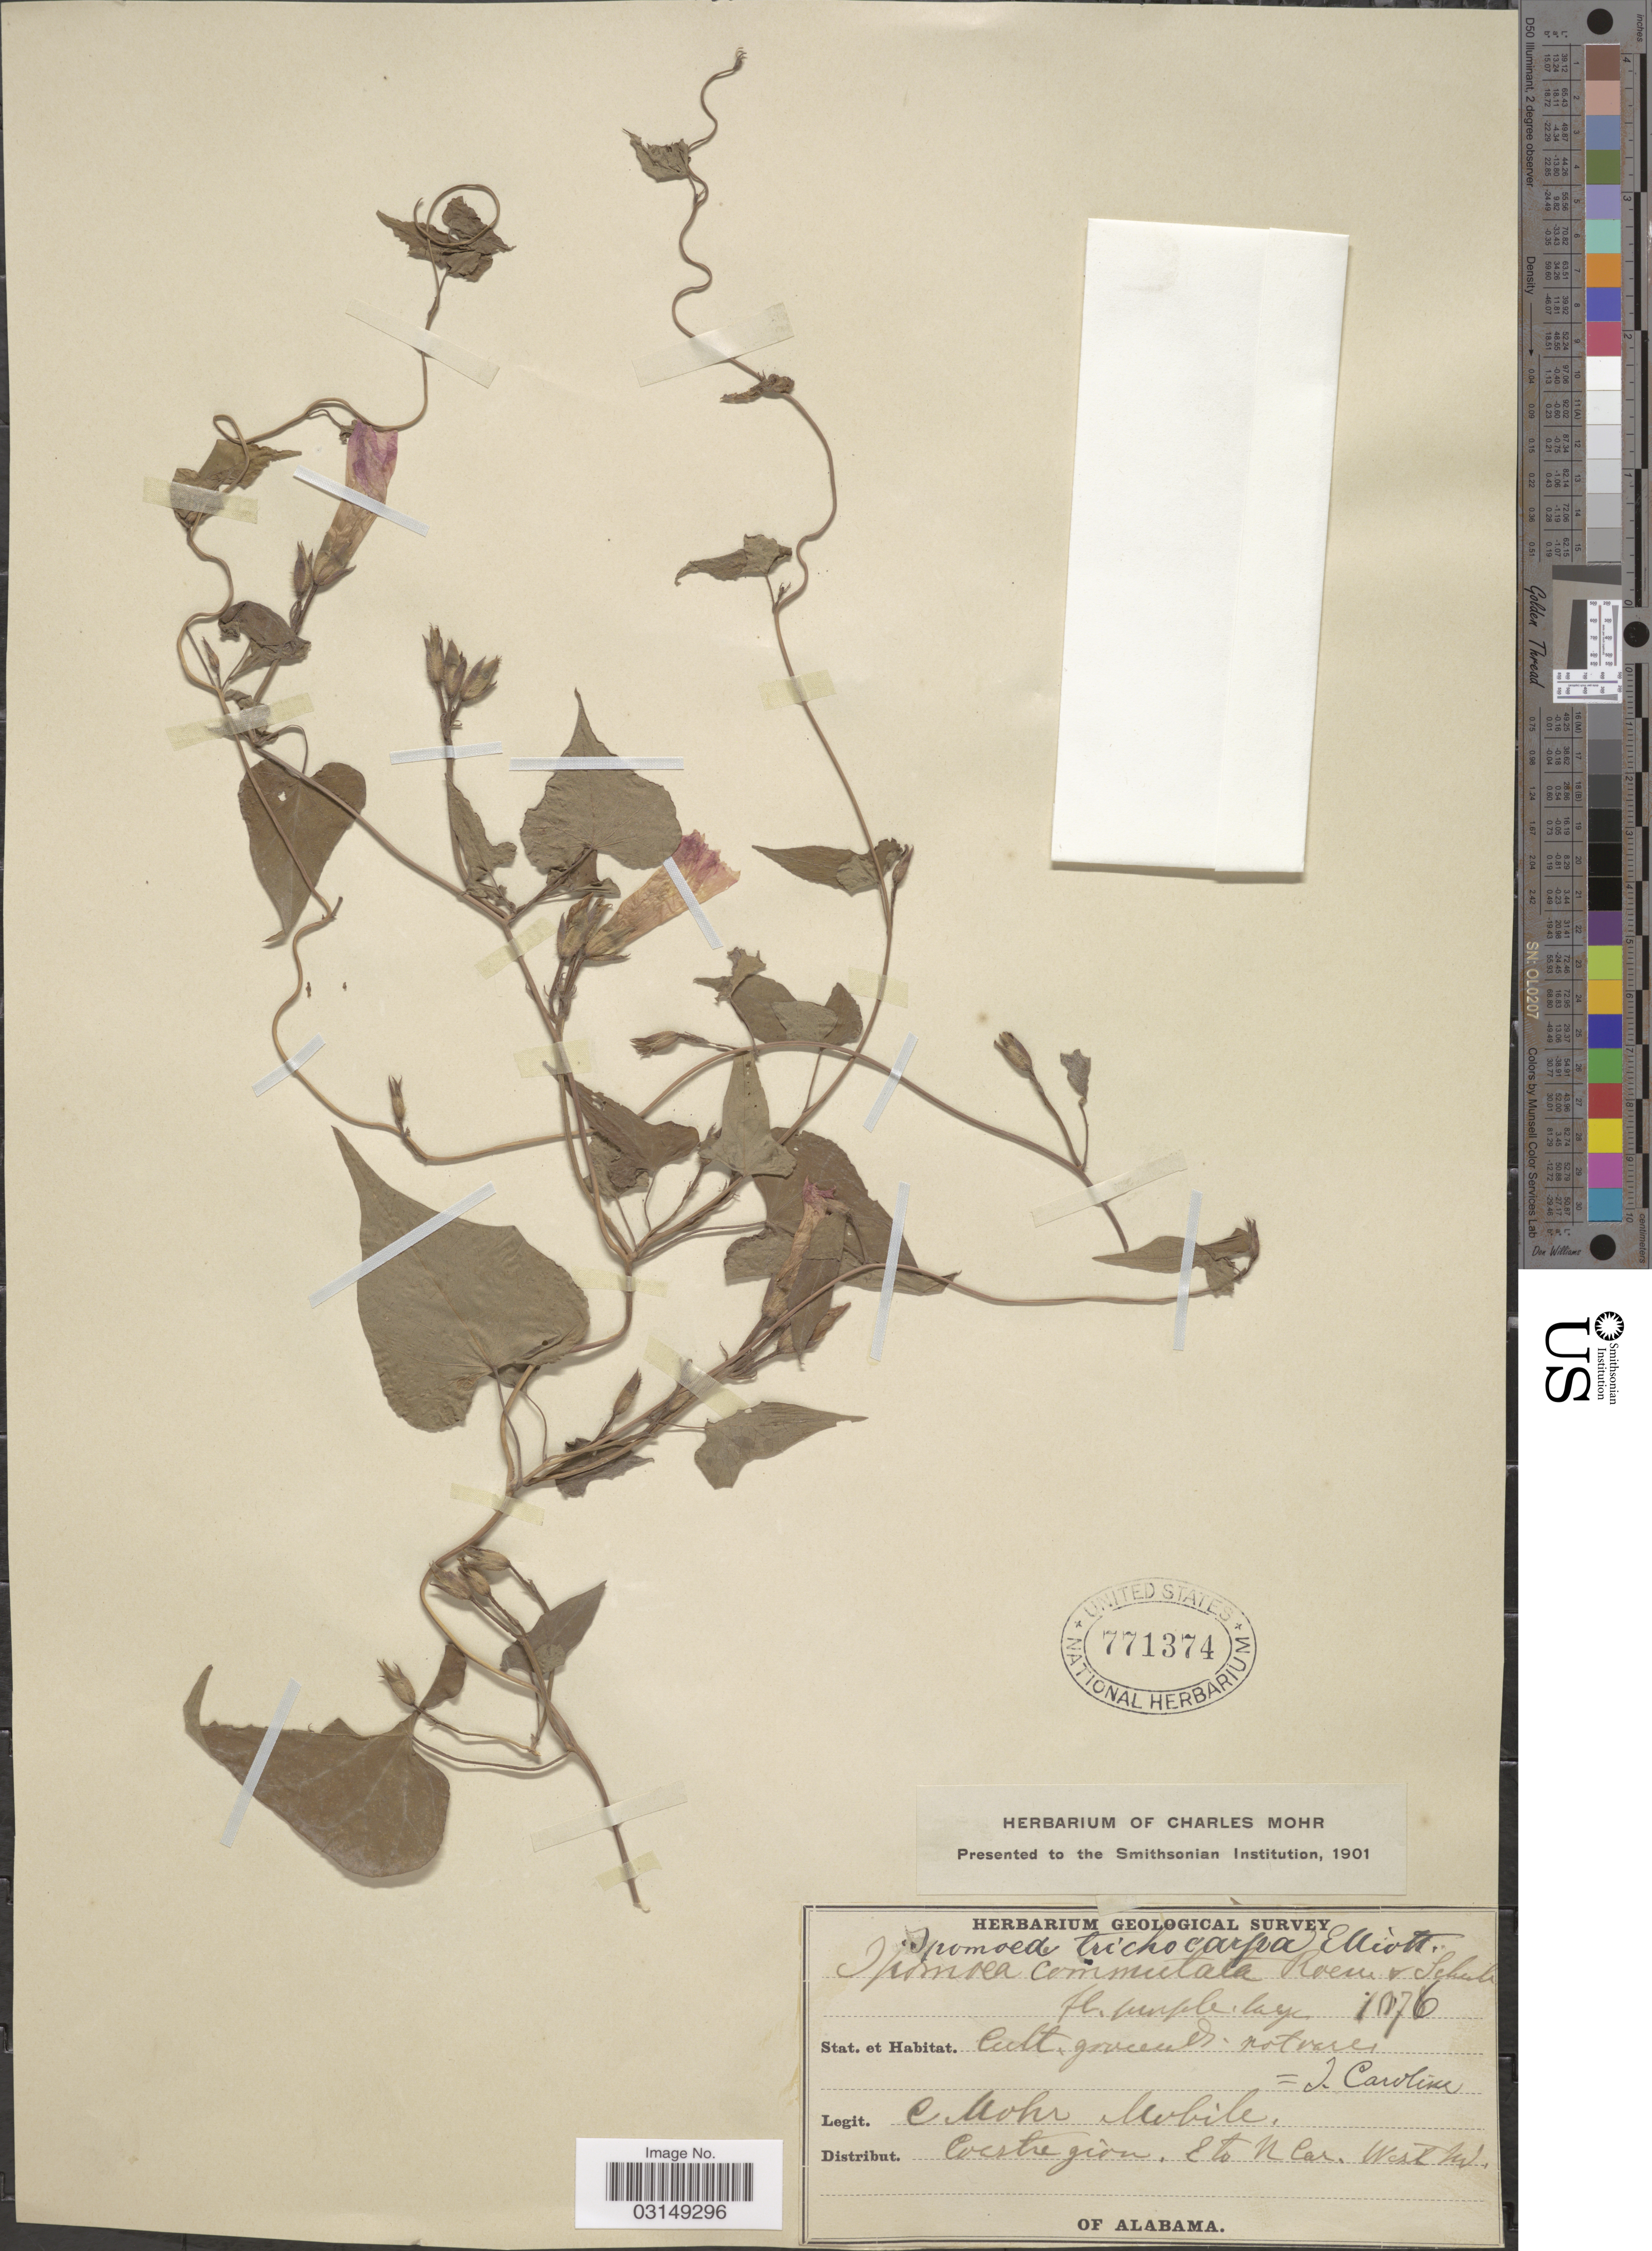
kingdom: Plantae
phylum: Tracheophyta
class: Magnoliopsida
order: Solanales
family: Convolvulaceae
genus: Ipomoea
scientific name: Ipomoea trichocarpa var. trichocarpa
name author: Elliott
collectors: Mohr, C. T. (herbarium)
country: United States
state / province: Alabama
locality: Mobile. Coastregion. E to N. Car. West N.C.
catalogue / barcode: US 771374